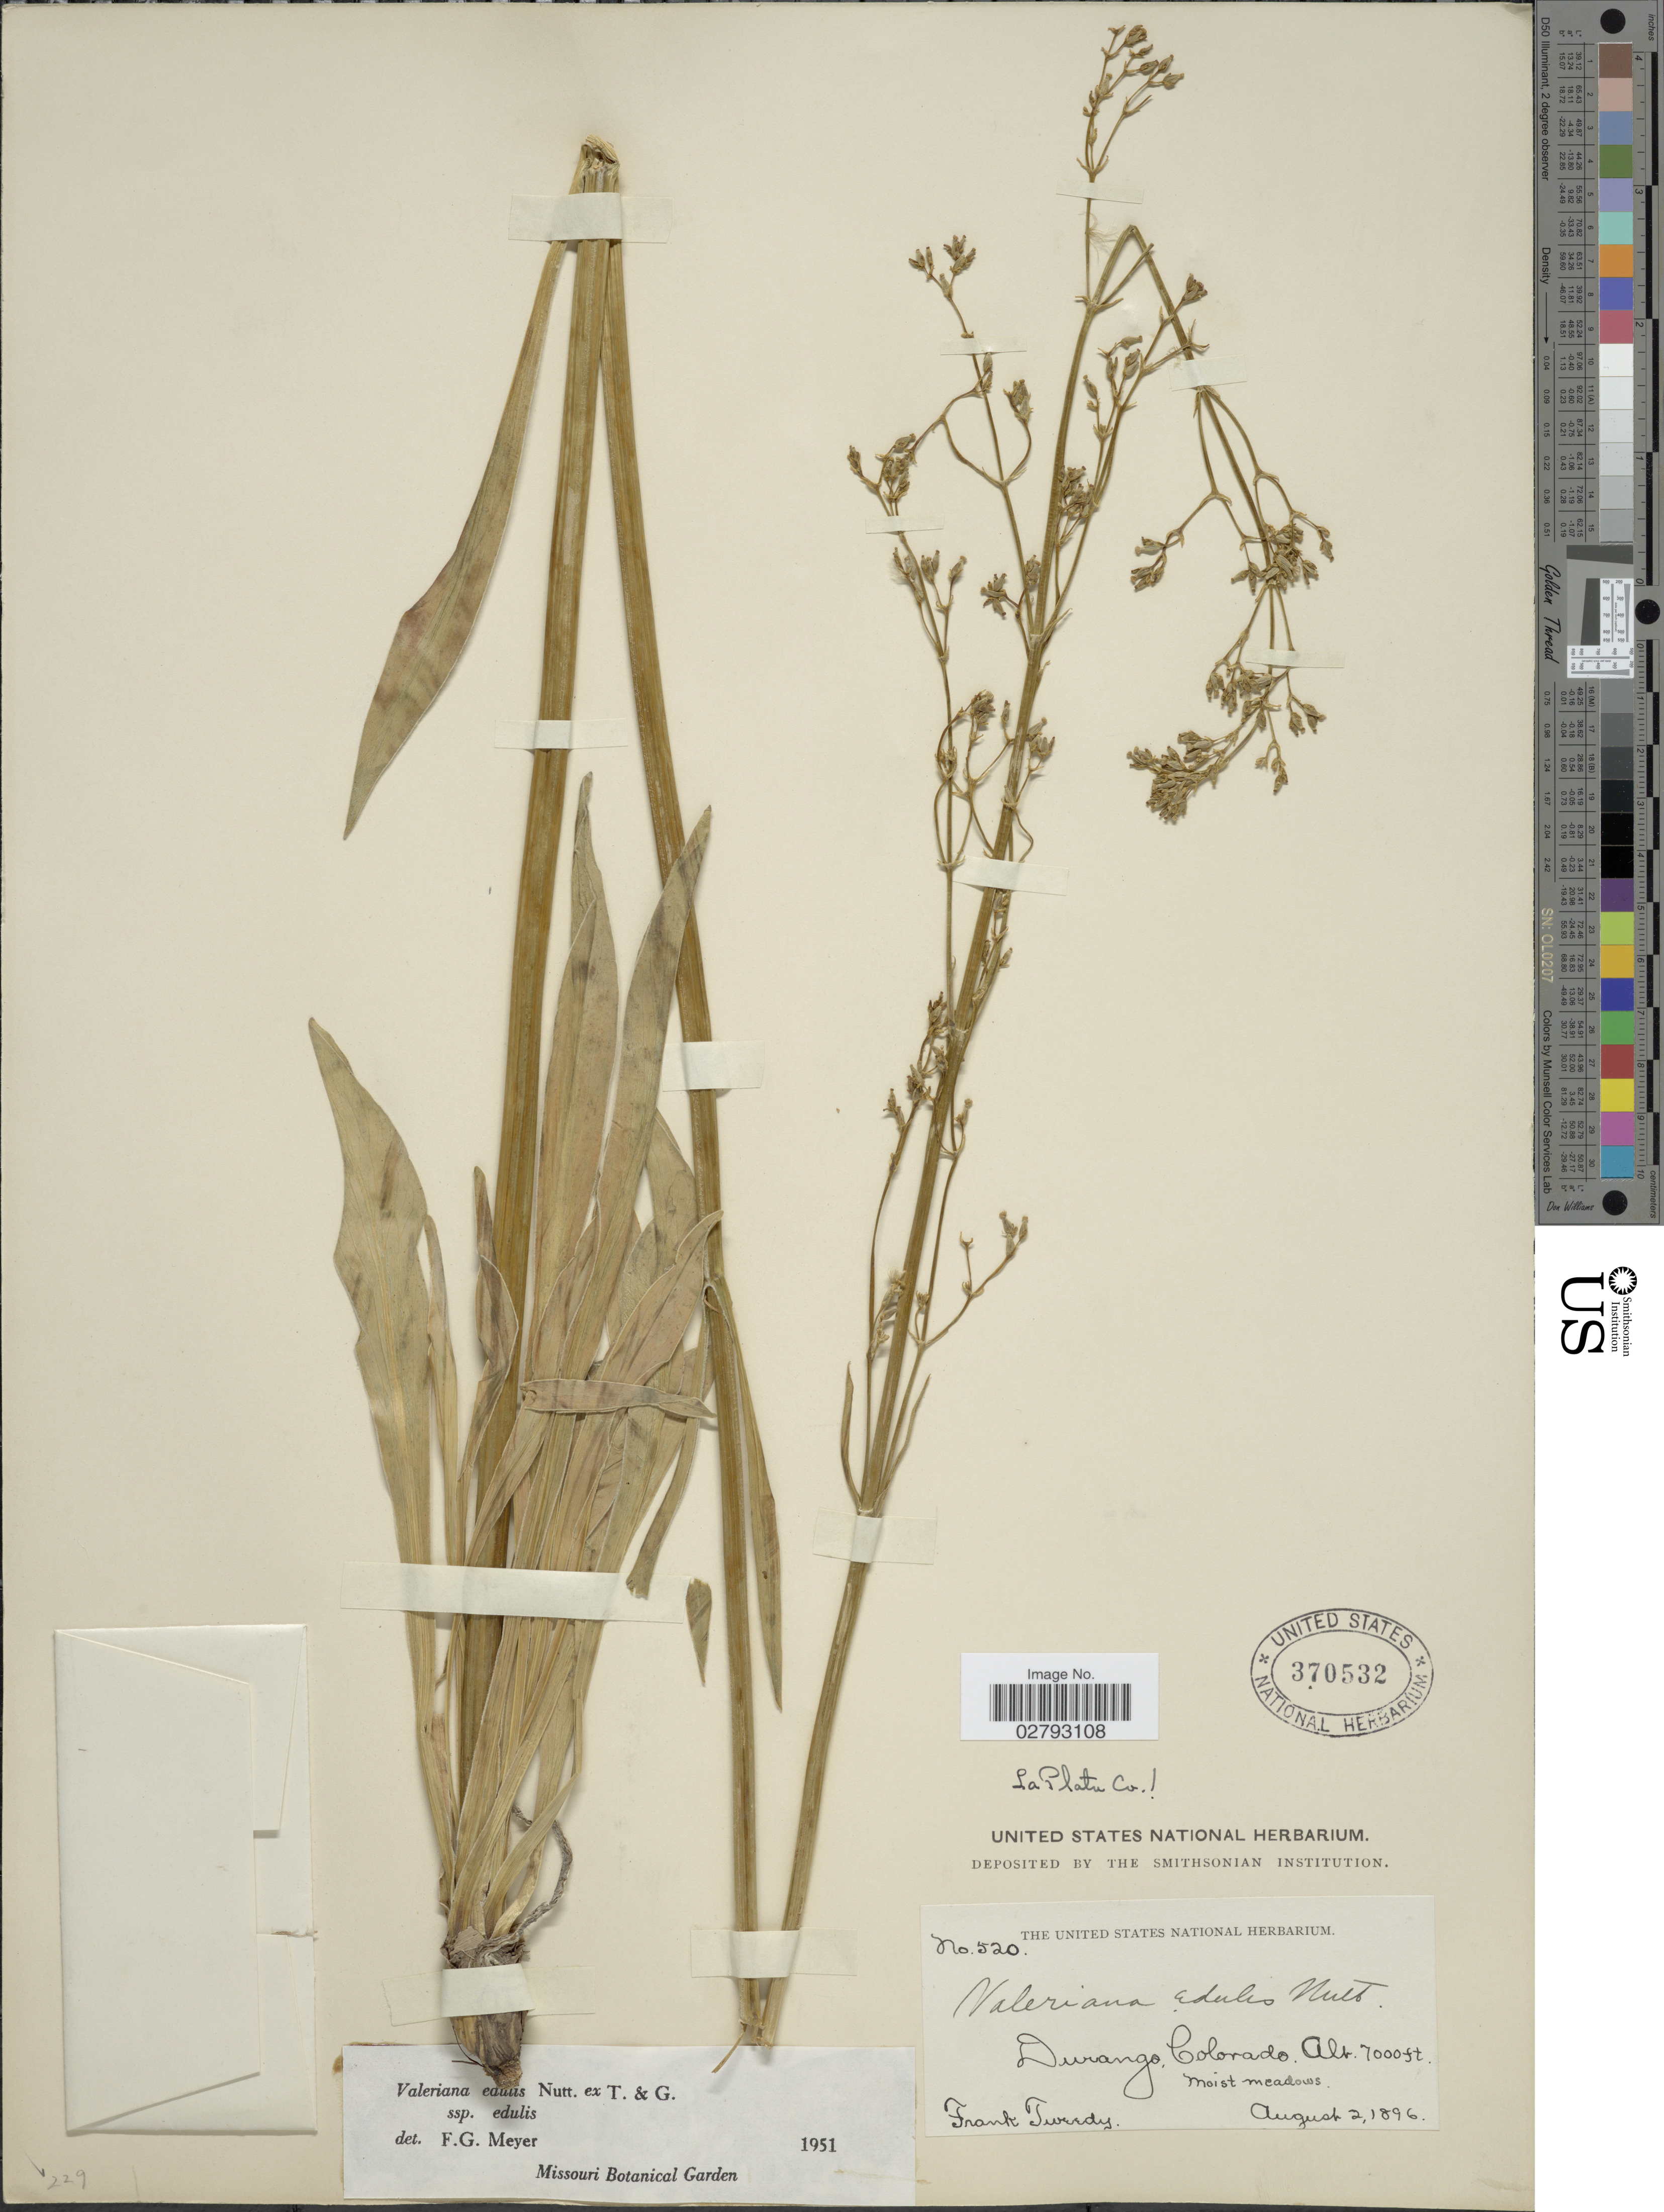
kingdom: Plantae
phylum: Tracheophyta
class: Magnoliopsida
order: Dipsacales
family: Caprifoliaceae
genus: Valeriana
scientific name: Valeriana edulis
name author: Nutt.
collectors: F. Tweedy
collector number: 520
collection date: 1896-08-02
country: United States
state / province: Colorado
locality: Durango. La Platu Co.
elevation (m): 2134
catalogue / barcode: US 370532